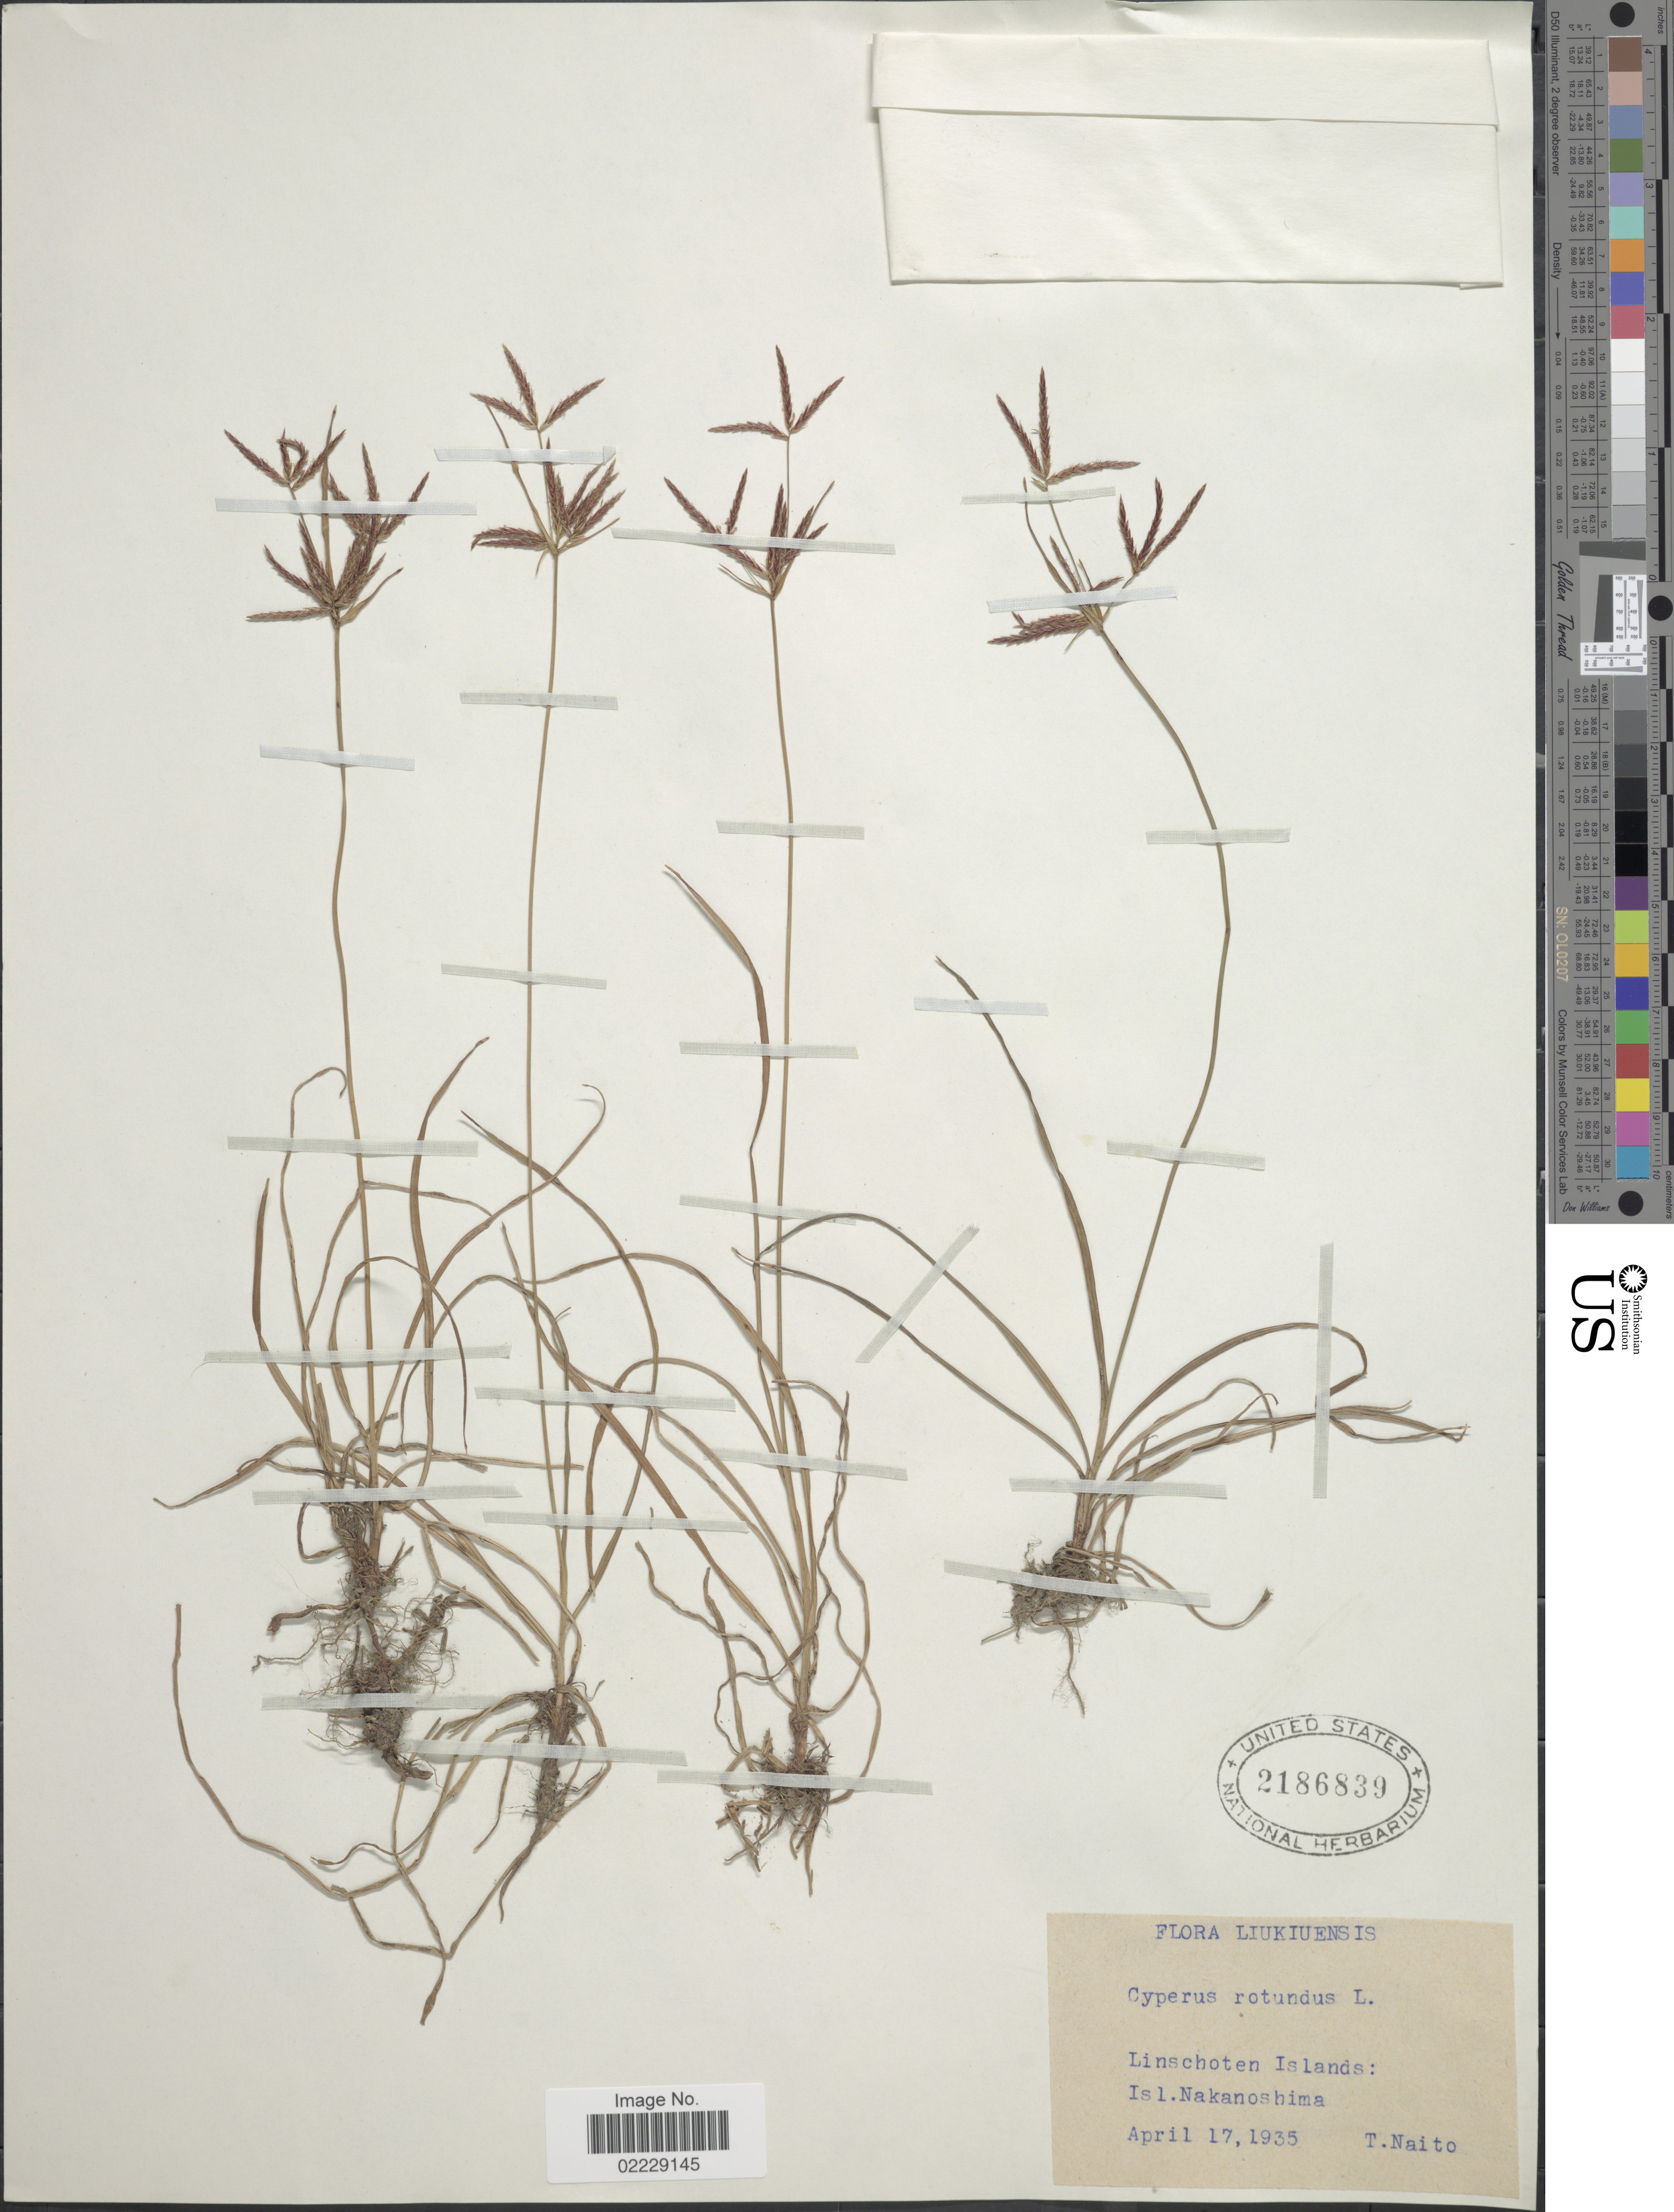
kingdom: Plantae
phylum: Tracheophyta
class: Liliopsida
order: Poales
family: Cyperaceae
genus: Cyperus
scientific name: Cyperus rotundus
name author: L.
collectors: T. Naito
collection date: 1935-04-17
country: Japan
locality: Liukiuensis, Linschoten Islands: Isl. Nakaoshima.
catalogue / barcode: US 2186839